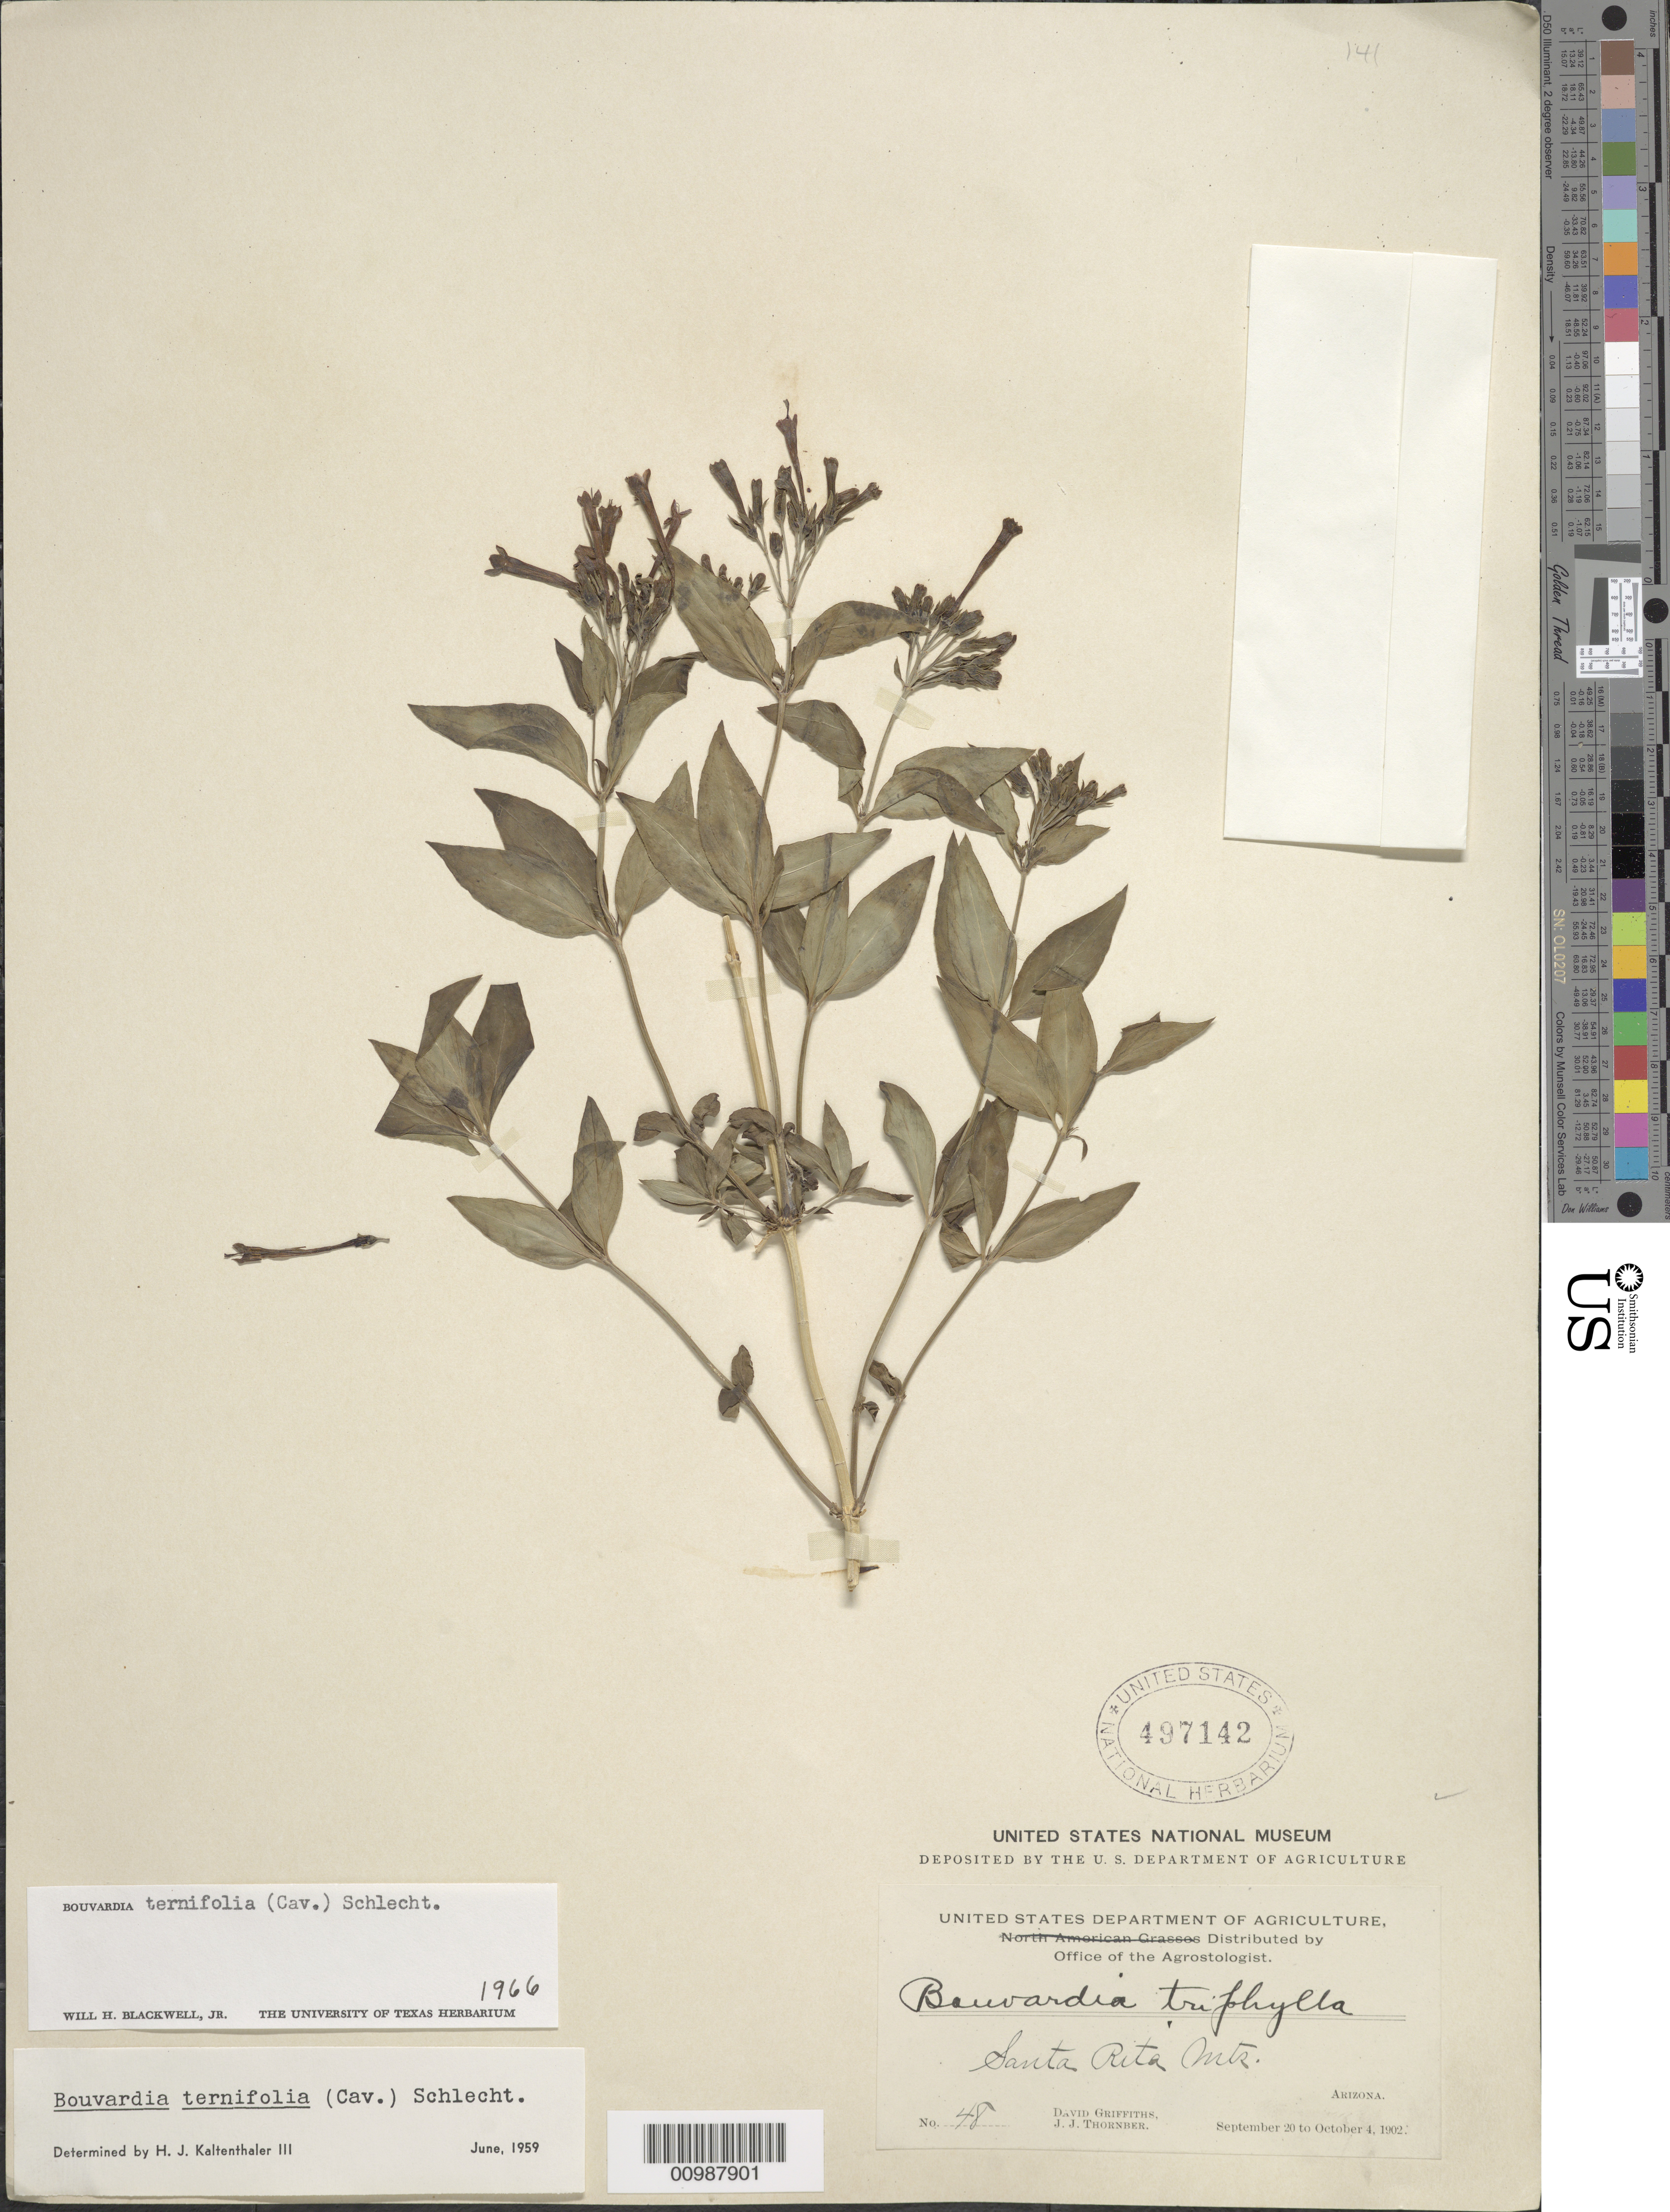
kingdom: Plantae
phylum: Tracheophyta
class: Magnoliopsida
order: Gentianales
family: Rubiaceae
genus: Bouvardia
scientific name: Bouvardia ternifolia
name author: (Cav.) Schltdl.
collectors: D. Griffiths & J. Thornber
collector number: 48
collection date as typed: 20 Sep 1902 to 04 Oct 1902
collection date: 1902-09-20/1902-10-04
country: United States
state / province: Arizona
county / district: Santa Cruz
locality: Santa Rita Mountains.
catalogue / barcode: US 497142